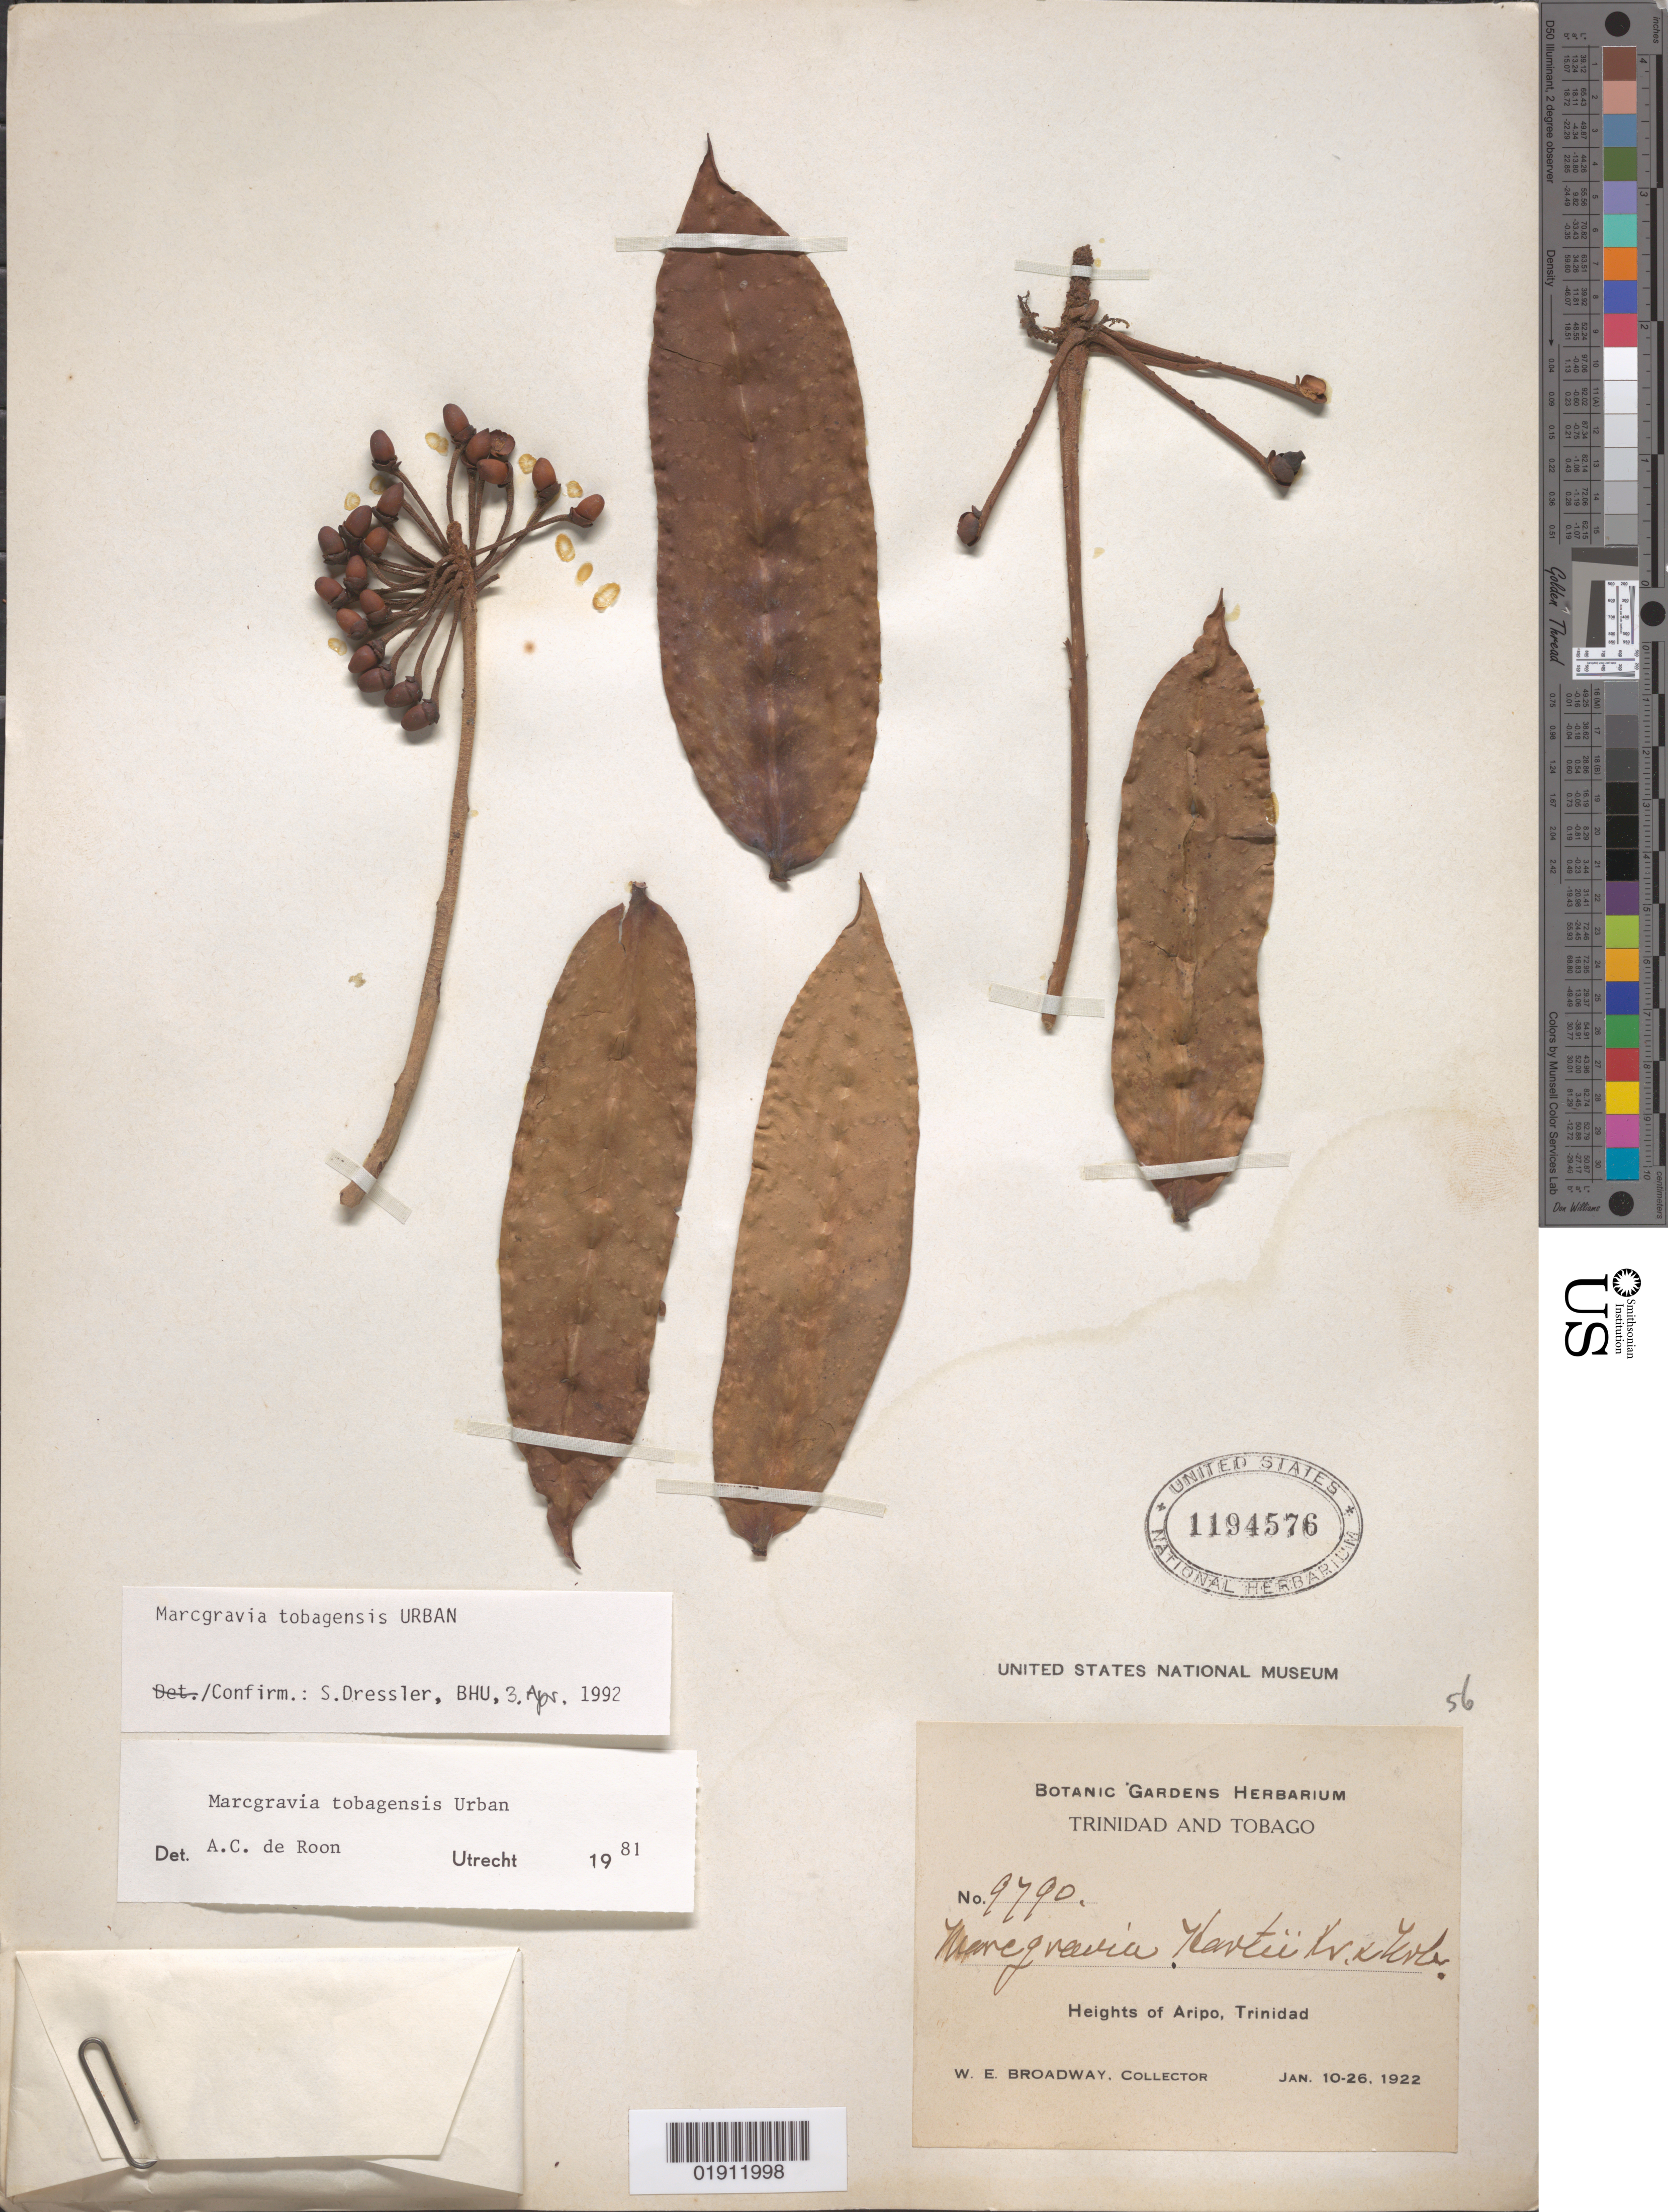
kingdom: Plantae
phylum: Tracheophyta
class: Magnoliopsida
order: Ericales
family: Marcgraviaceae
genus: Marcgravia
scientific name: Marcgravia tobagensis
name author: Urb.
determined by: Dressler, S., (FR), Forschungsinstitut Und Naturmuseum Senckenberg (GERMANY)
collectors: W. E. Broadway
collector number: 9790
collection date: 1922-01-10/1922-01-26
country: Trinidad and Tobago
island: Trinidad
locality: Heights of Aripo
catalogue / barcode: US 1194576